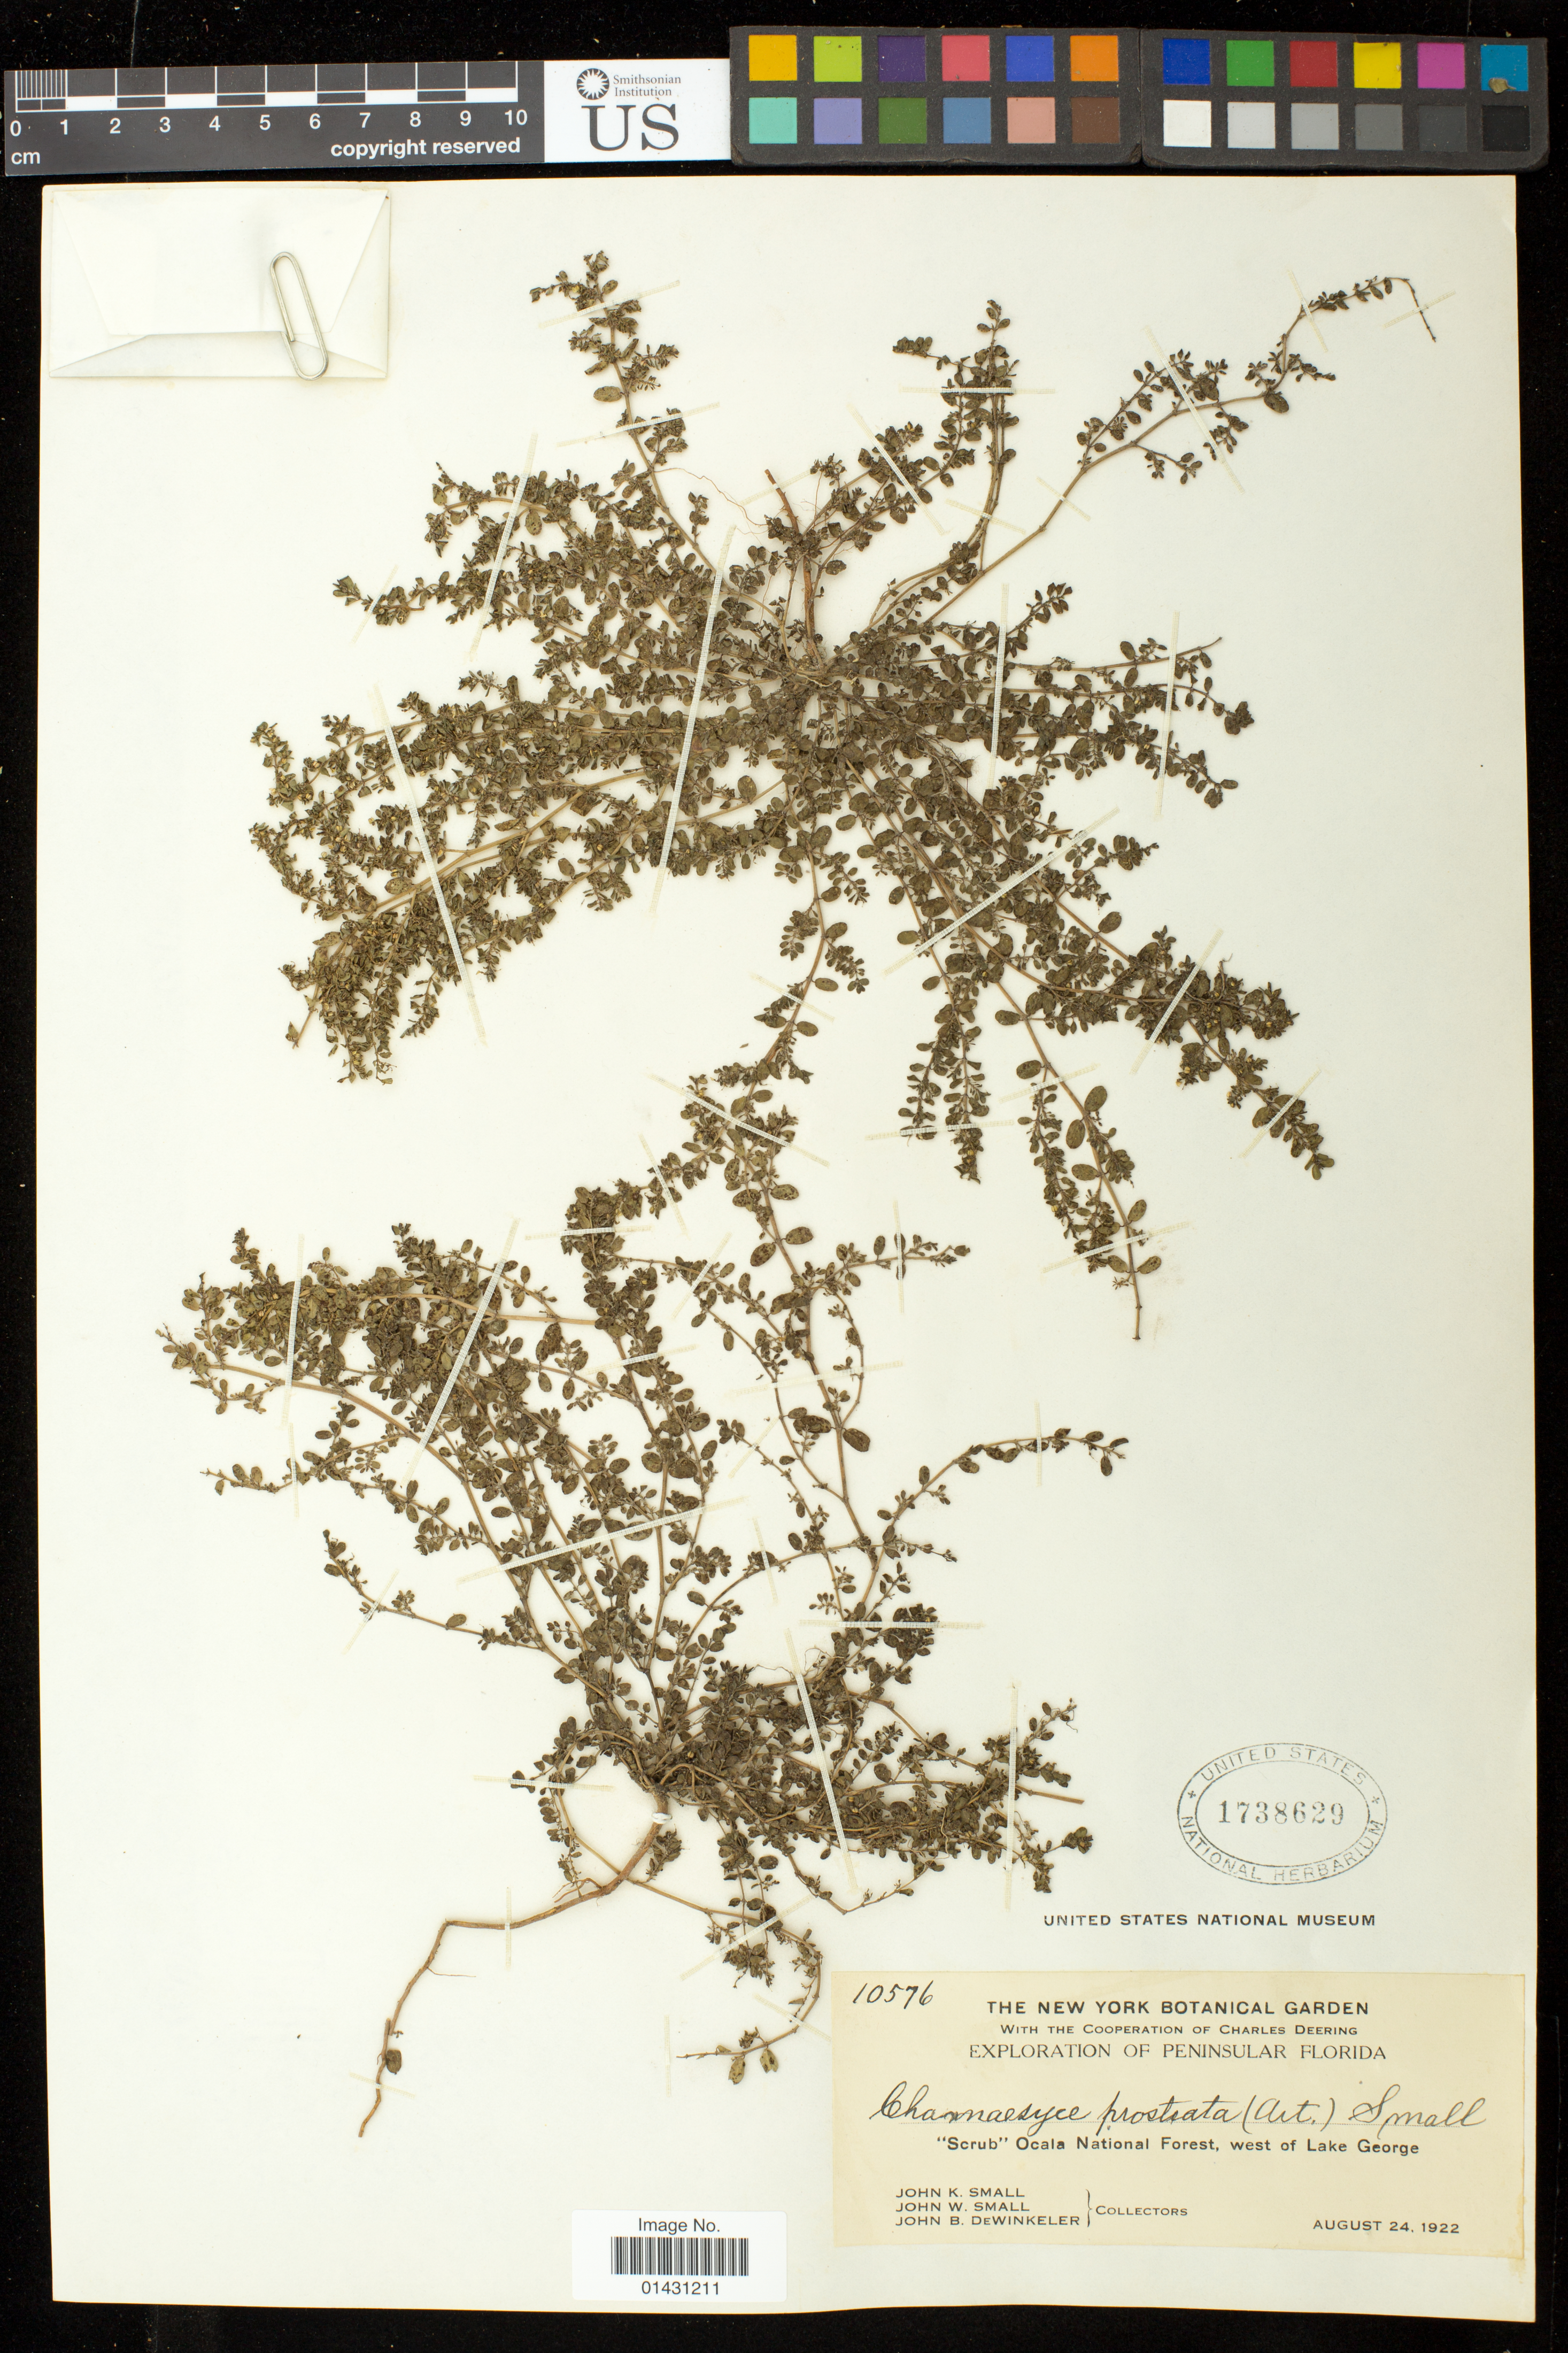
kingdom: Plantae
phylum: Tracheophyta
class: Magnoliopsida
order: Malpighiales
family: Euphorbiaceae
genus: Euphorbia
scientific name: Euphorbia prostrata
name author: Aiton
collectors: J. K. Small, J. Small & J. B. Dewinkeler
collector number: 10576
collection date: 1922-08-24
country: United States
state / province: Florida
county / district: Marion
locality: "Scrub" Ocala National Forest, west of Lake George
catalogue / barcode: US 1738629